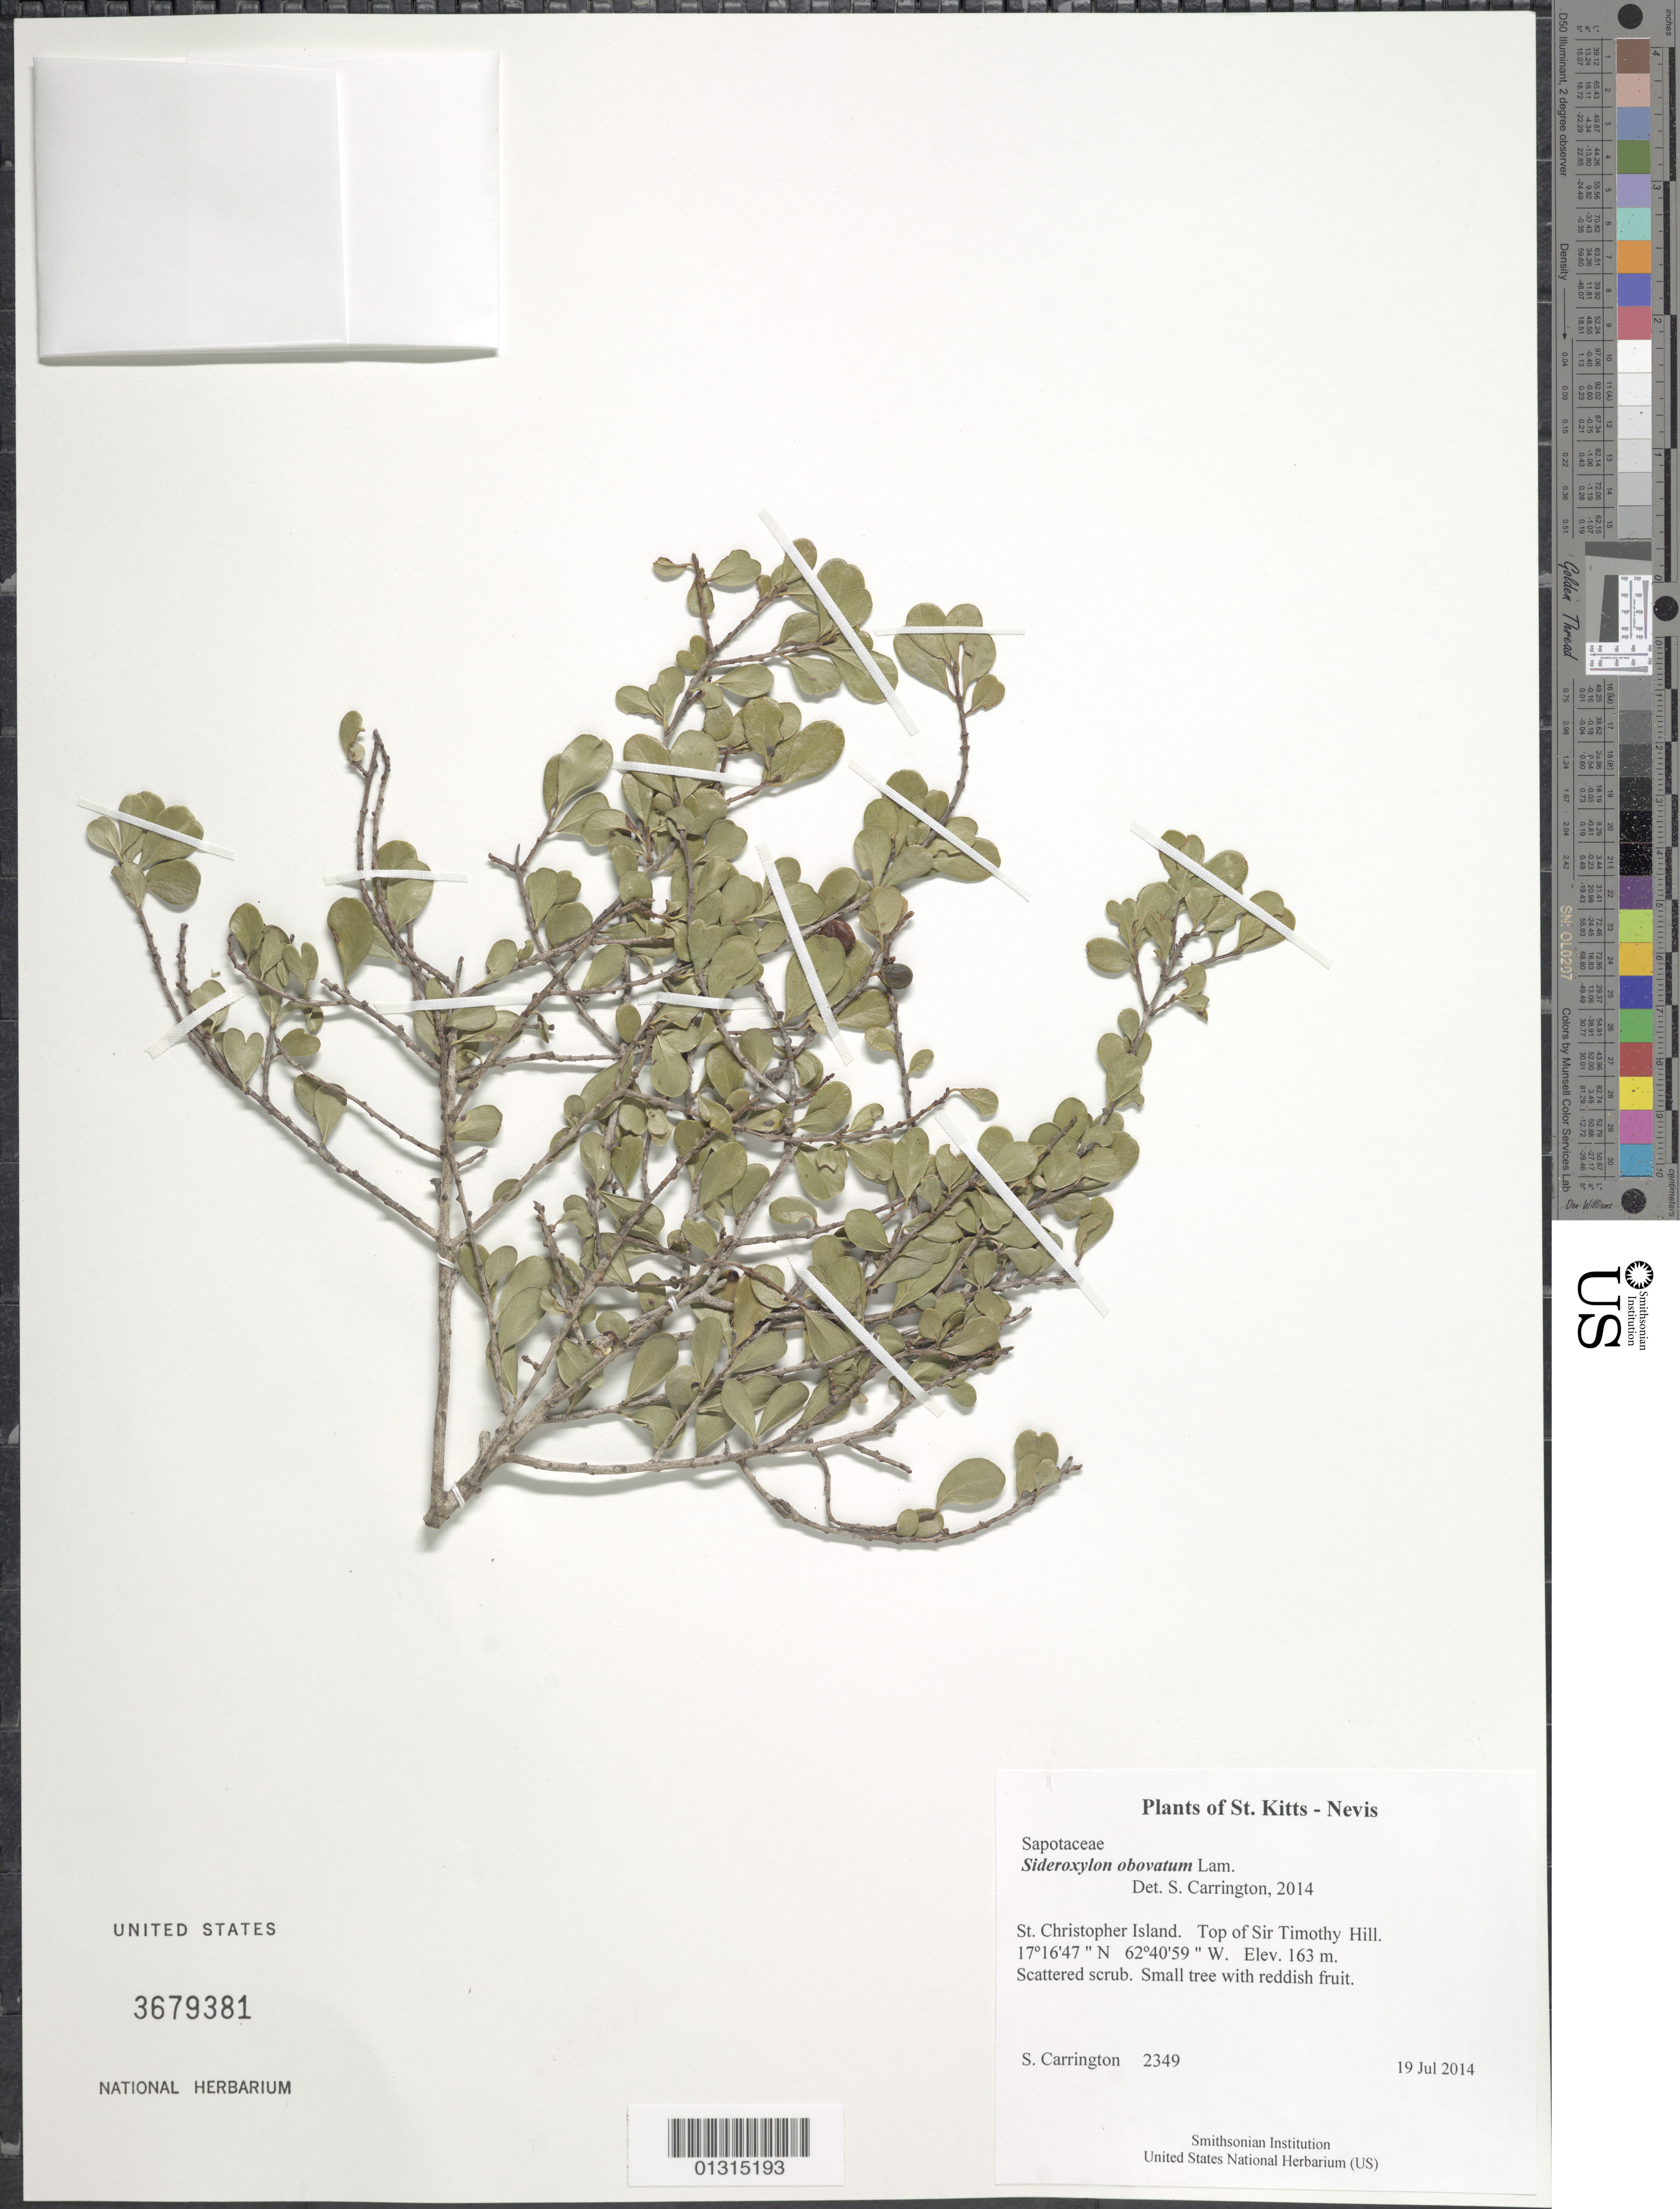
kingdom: Plantae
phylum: Tracheophyta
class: Magnoliopsida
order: Ericales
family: Sapotaceae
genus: Sideroxylon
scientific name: Sideroxylon obovatum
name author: Lam.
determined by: Carrington, C. M. S.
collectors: C. M. S. Carrington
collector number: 2349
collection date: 2014-07-19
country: St. Christopher-Nevis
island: St. Christopher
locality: Top of Sir Timothy Hill.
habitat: Scattered scrub.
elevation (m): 163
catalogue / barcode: US 3679381